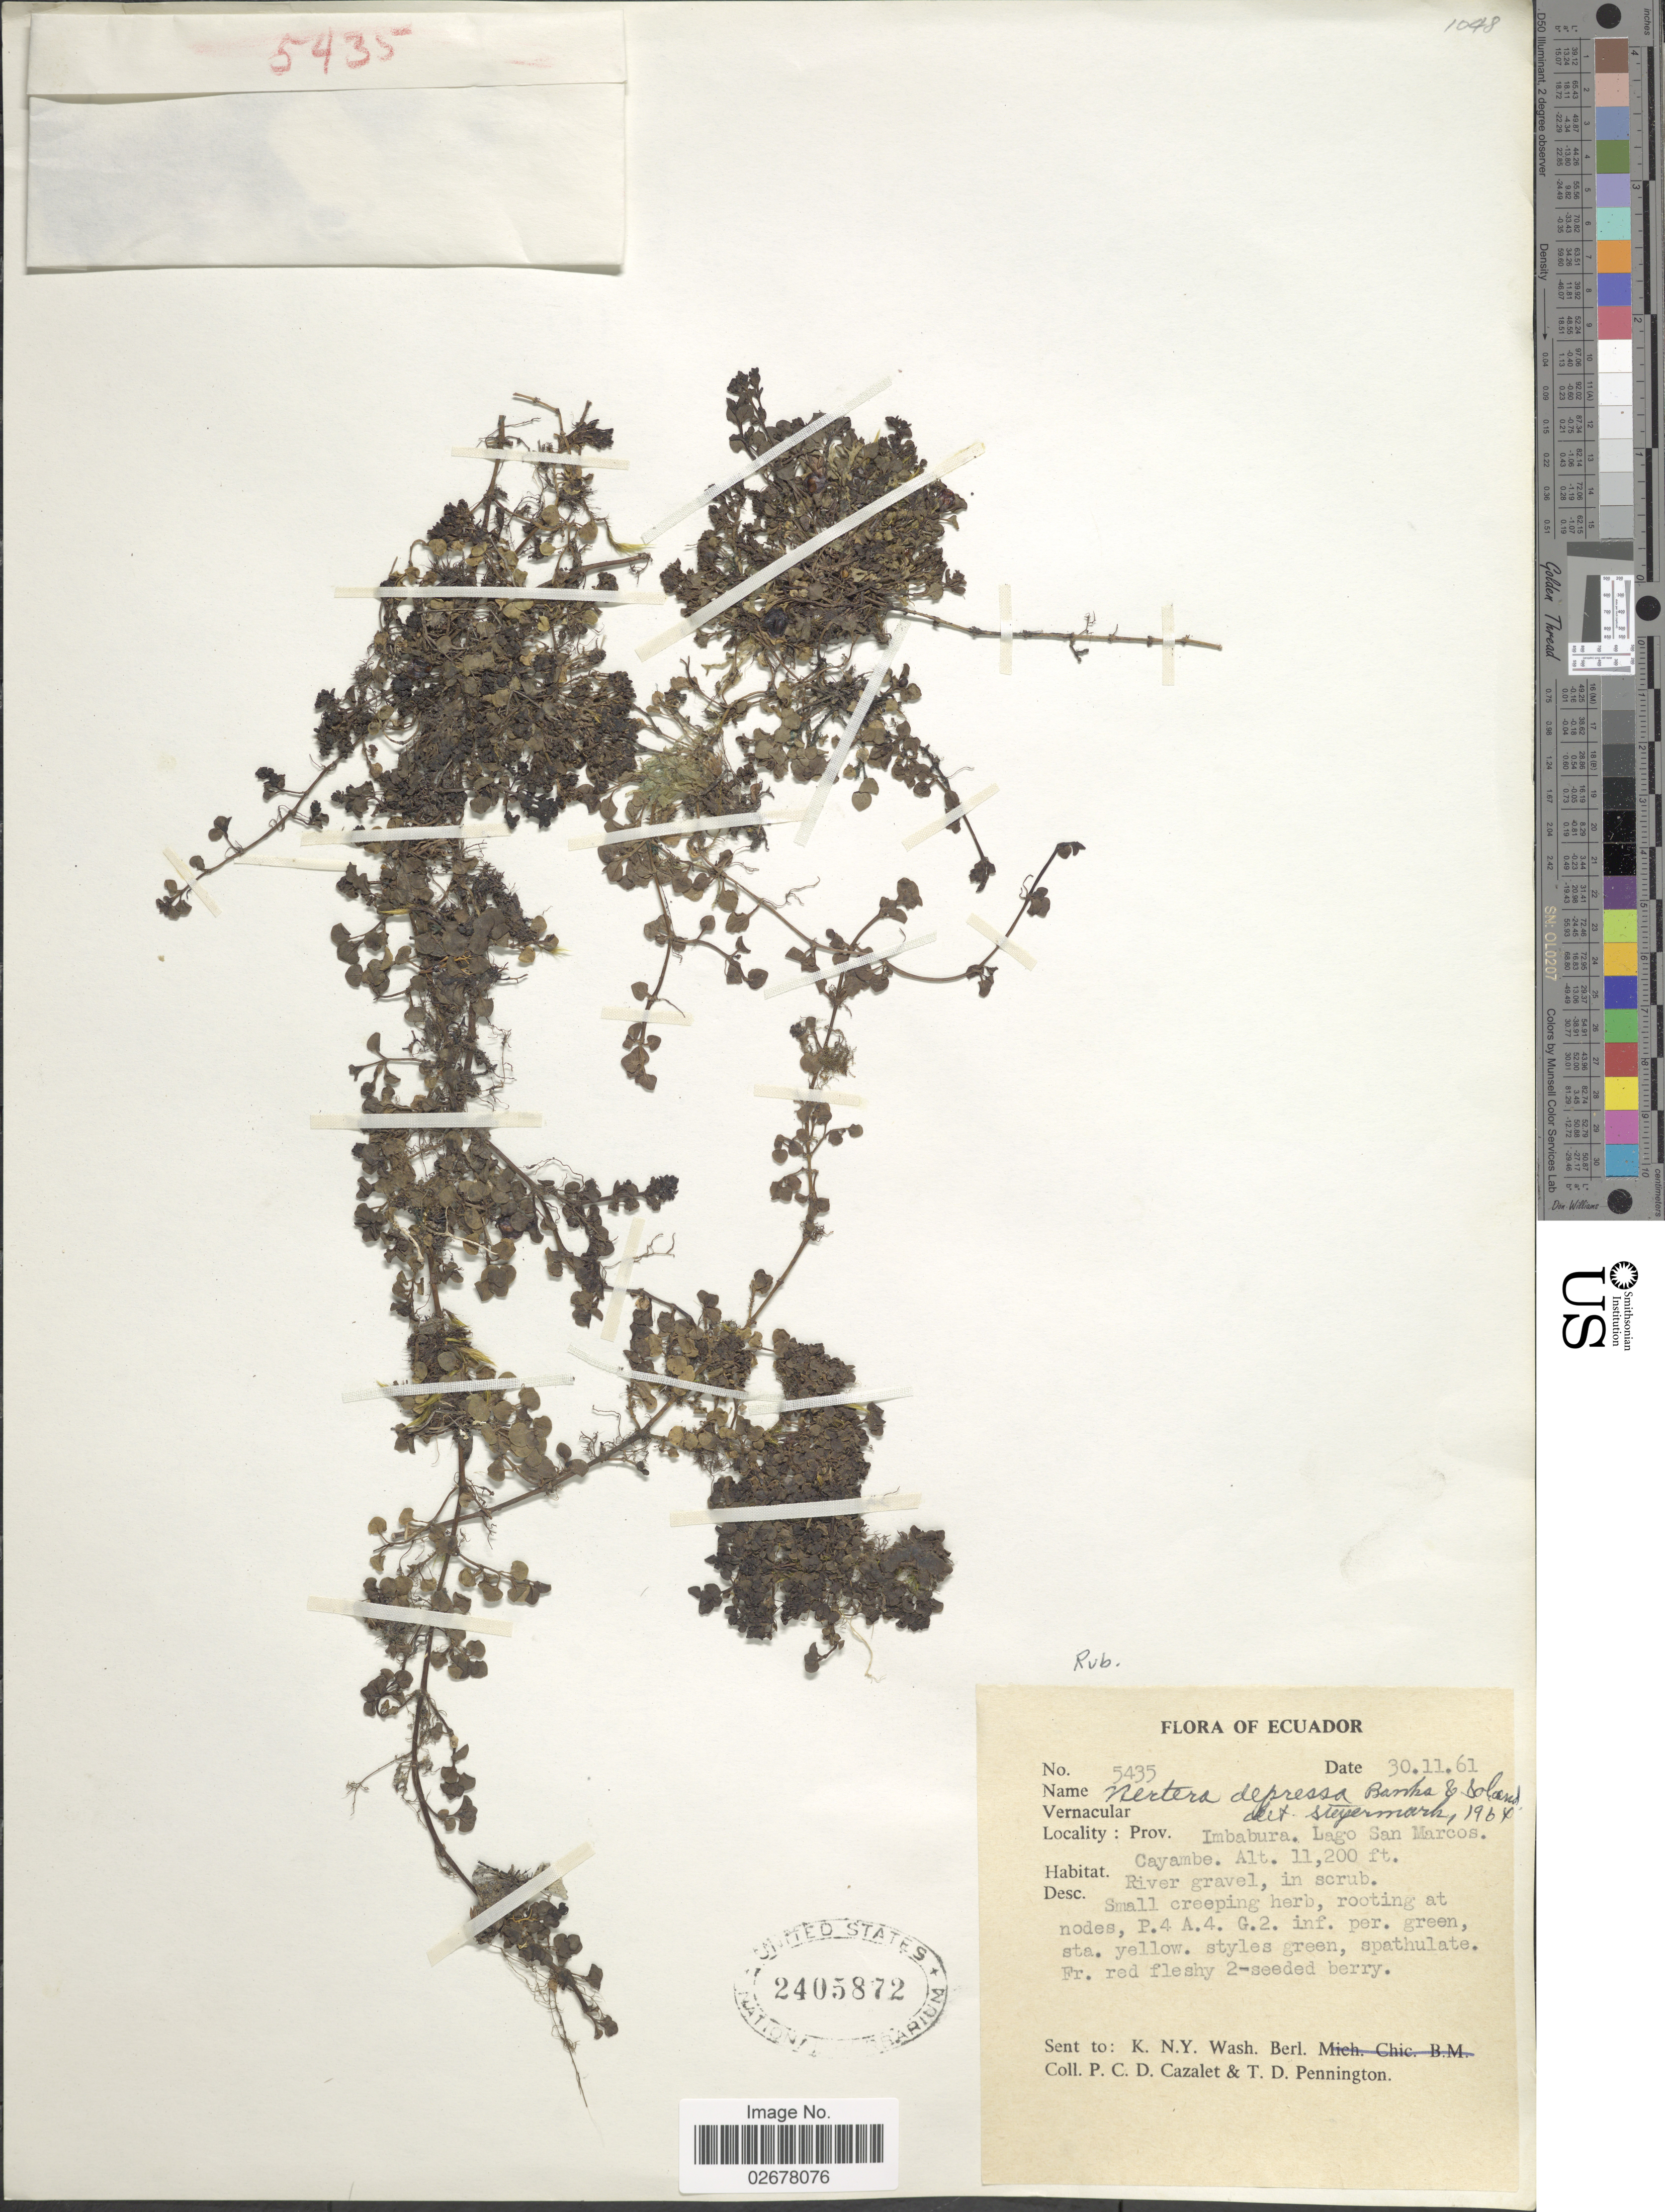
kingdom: Plantae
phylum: Tracheophyta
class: Magnoliopsida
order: Gentianales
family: Rubiaceae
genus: Nertera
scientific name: Nertera depressa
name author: Banks & Sol. ex Gaertn.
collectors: P. C. D. Cazalet & T. D. Pennington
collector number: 5435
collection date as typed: Transcribed d/m/y: 30/11/61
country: Ecuador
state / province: Imbabura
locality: Lago San Marcos. cayambe, River gravel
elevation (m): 3414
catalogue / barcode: US 2405872